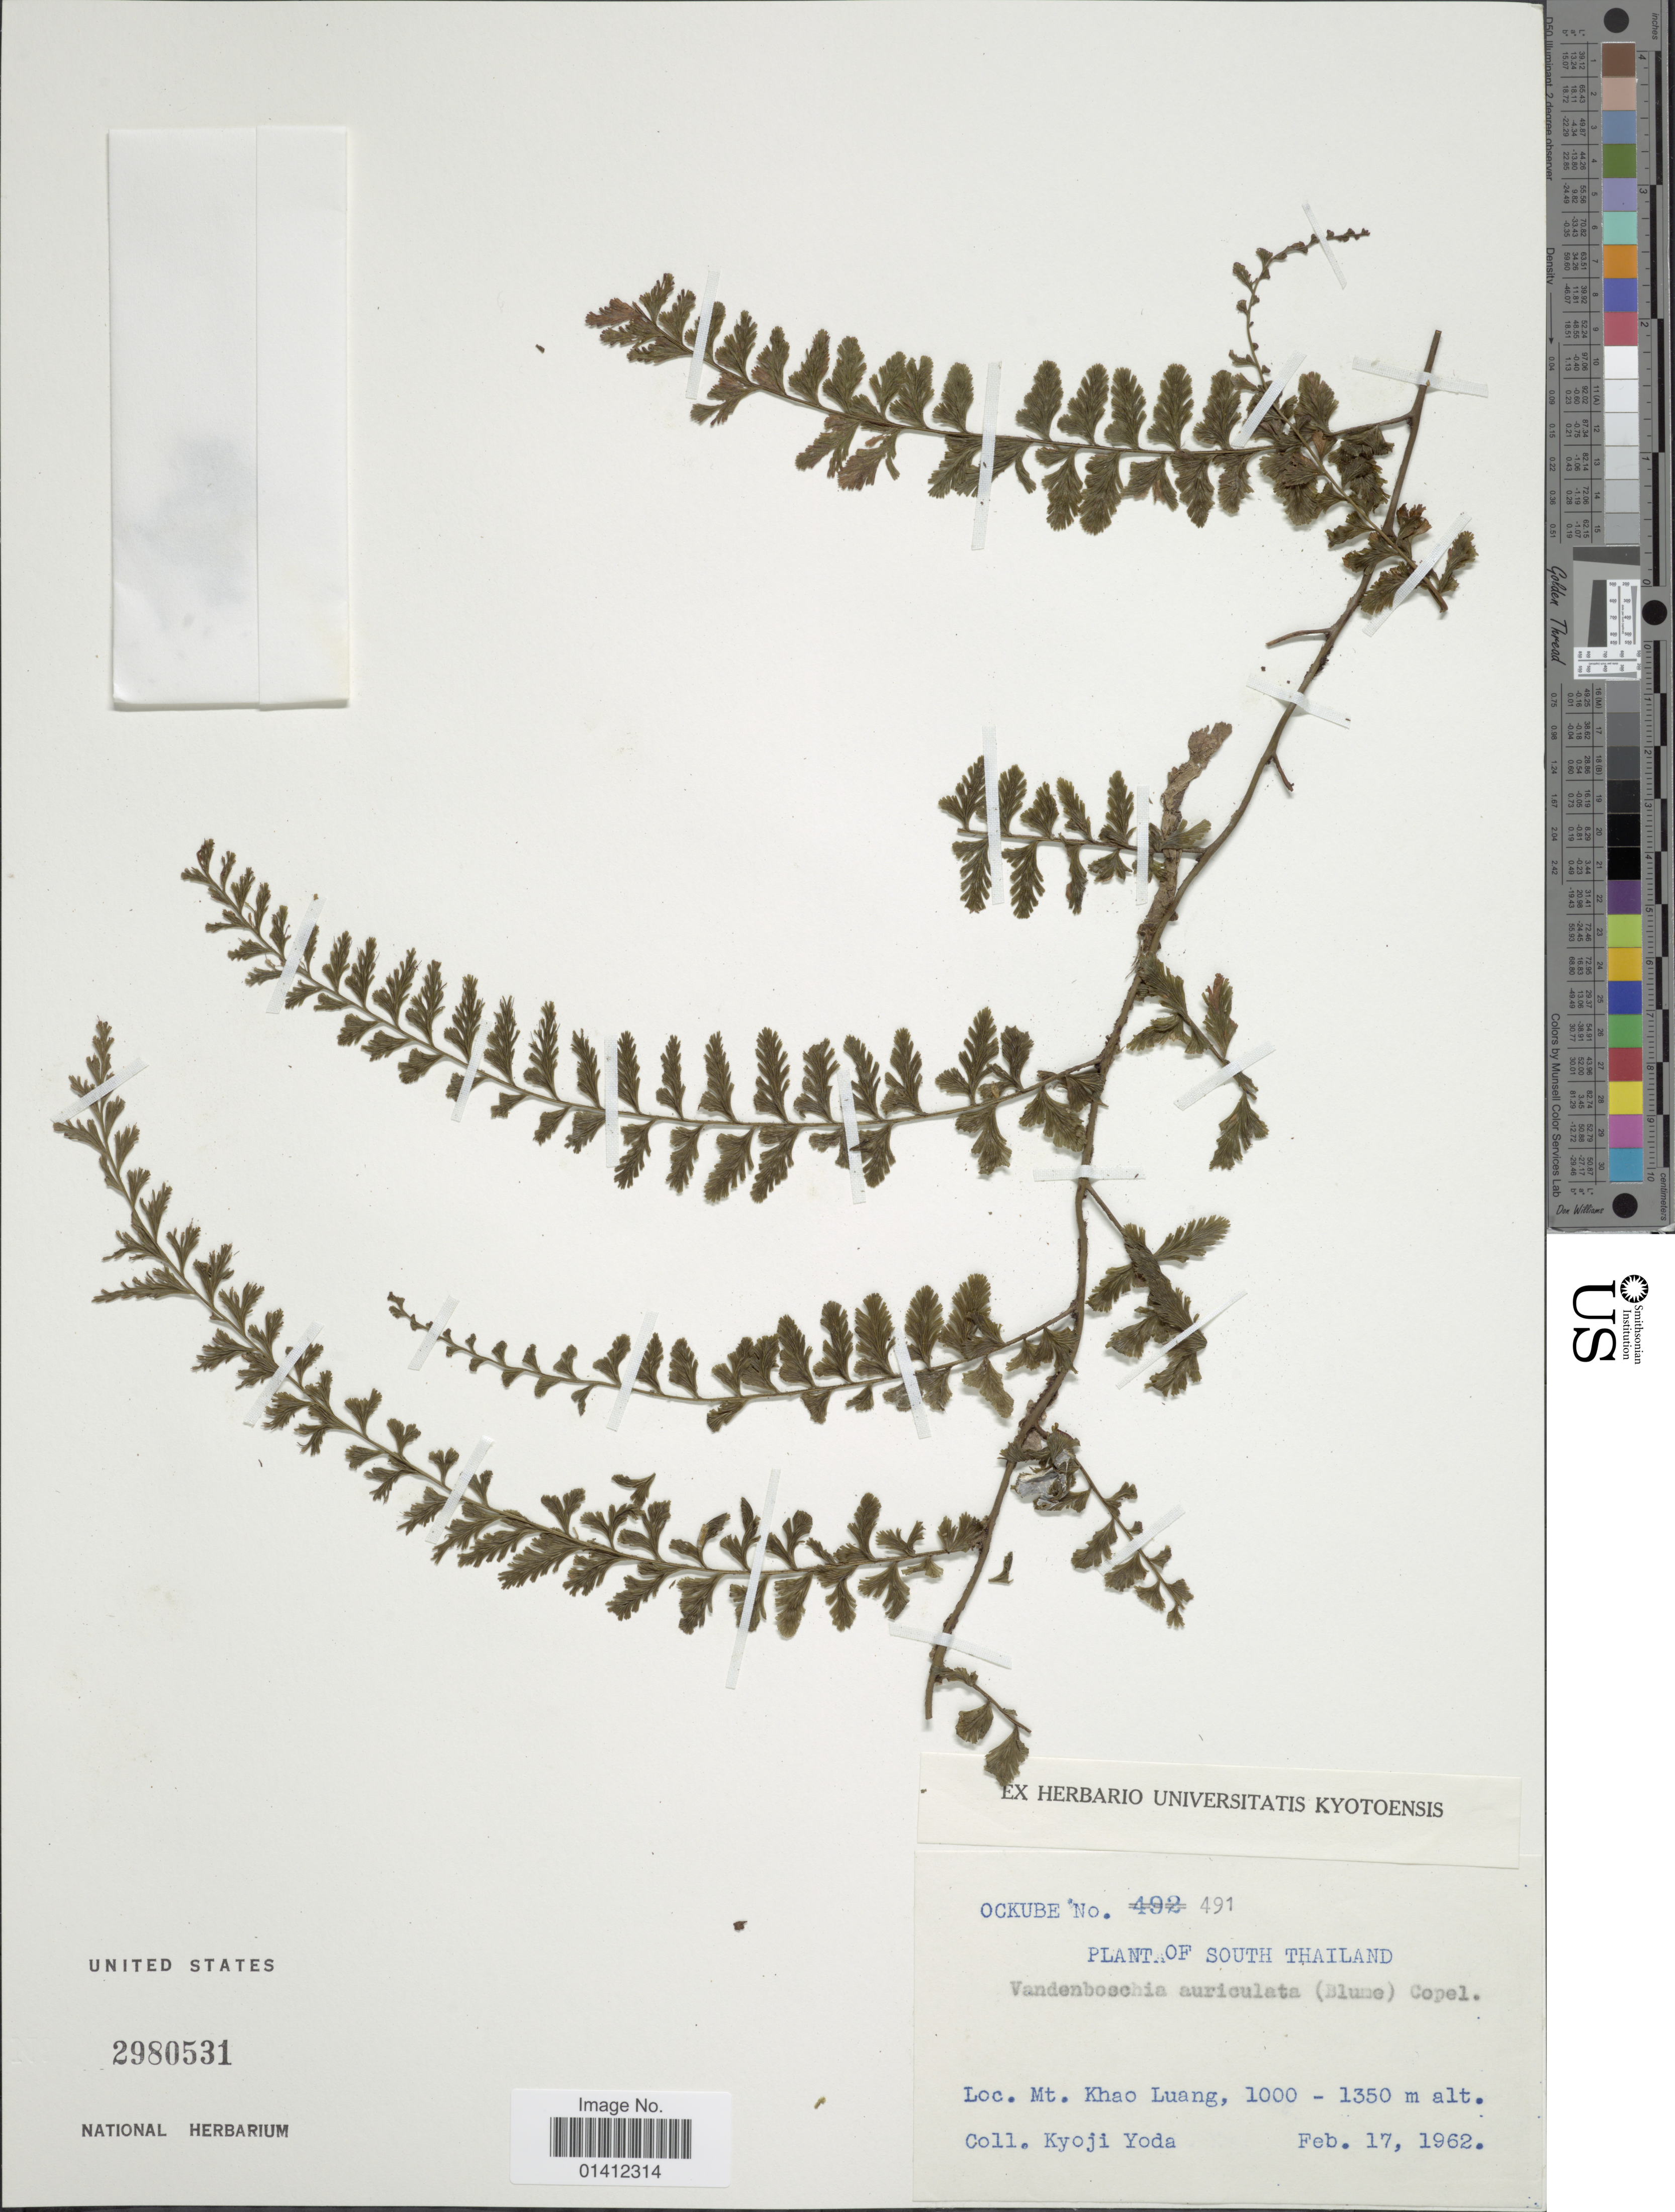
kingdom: Plantae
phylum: Tracheophyta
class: Polypodiopsida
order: Hymenophyllales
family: Hymenophyllaceae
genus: Vandenboschia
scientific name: Vandenboschia auriculata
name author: (Blume) Copel.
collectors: K. Yoda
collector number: Ockube 491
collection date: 1962-02-17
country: Thailand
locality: South Thailand. Loc. Mt. Khao Luang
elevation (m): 1000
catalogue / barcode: US 2980531